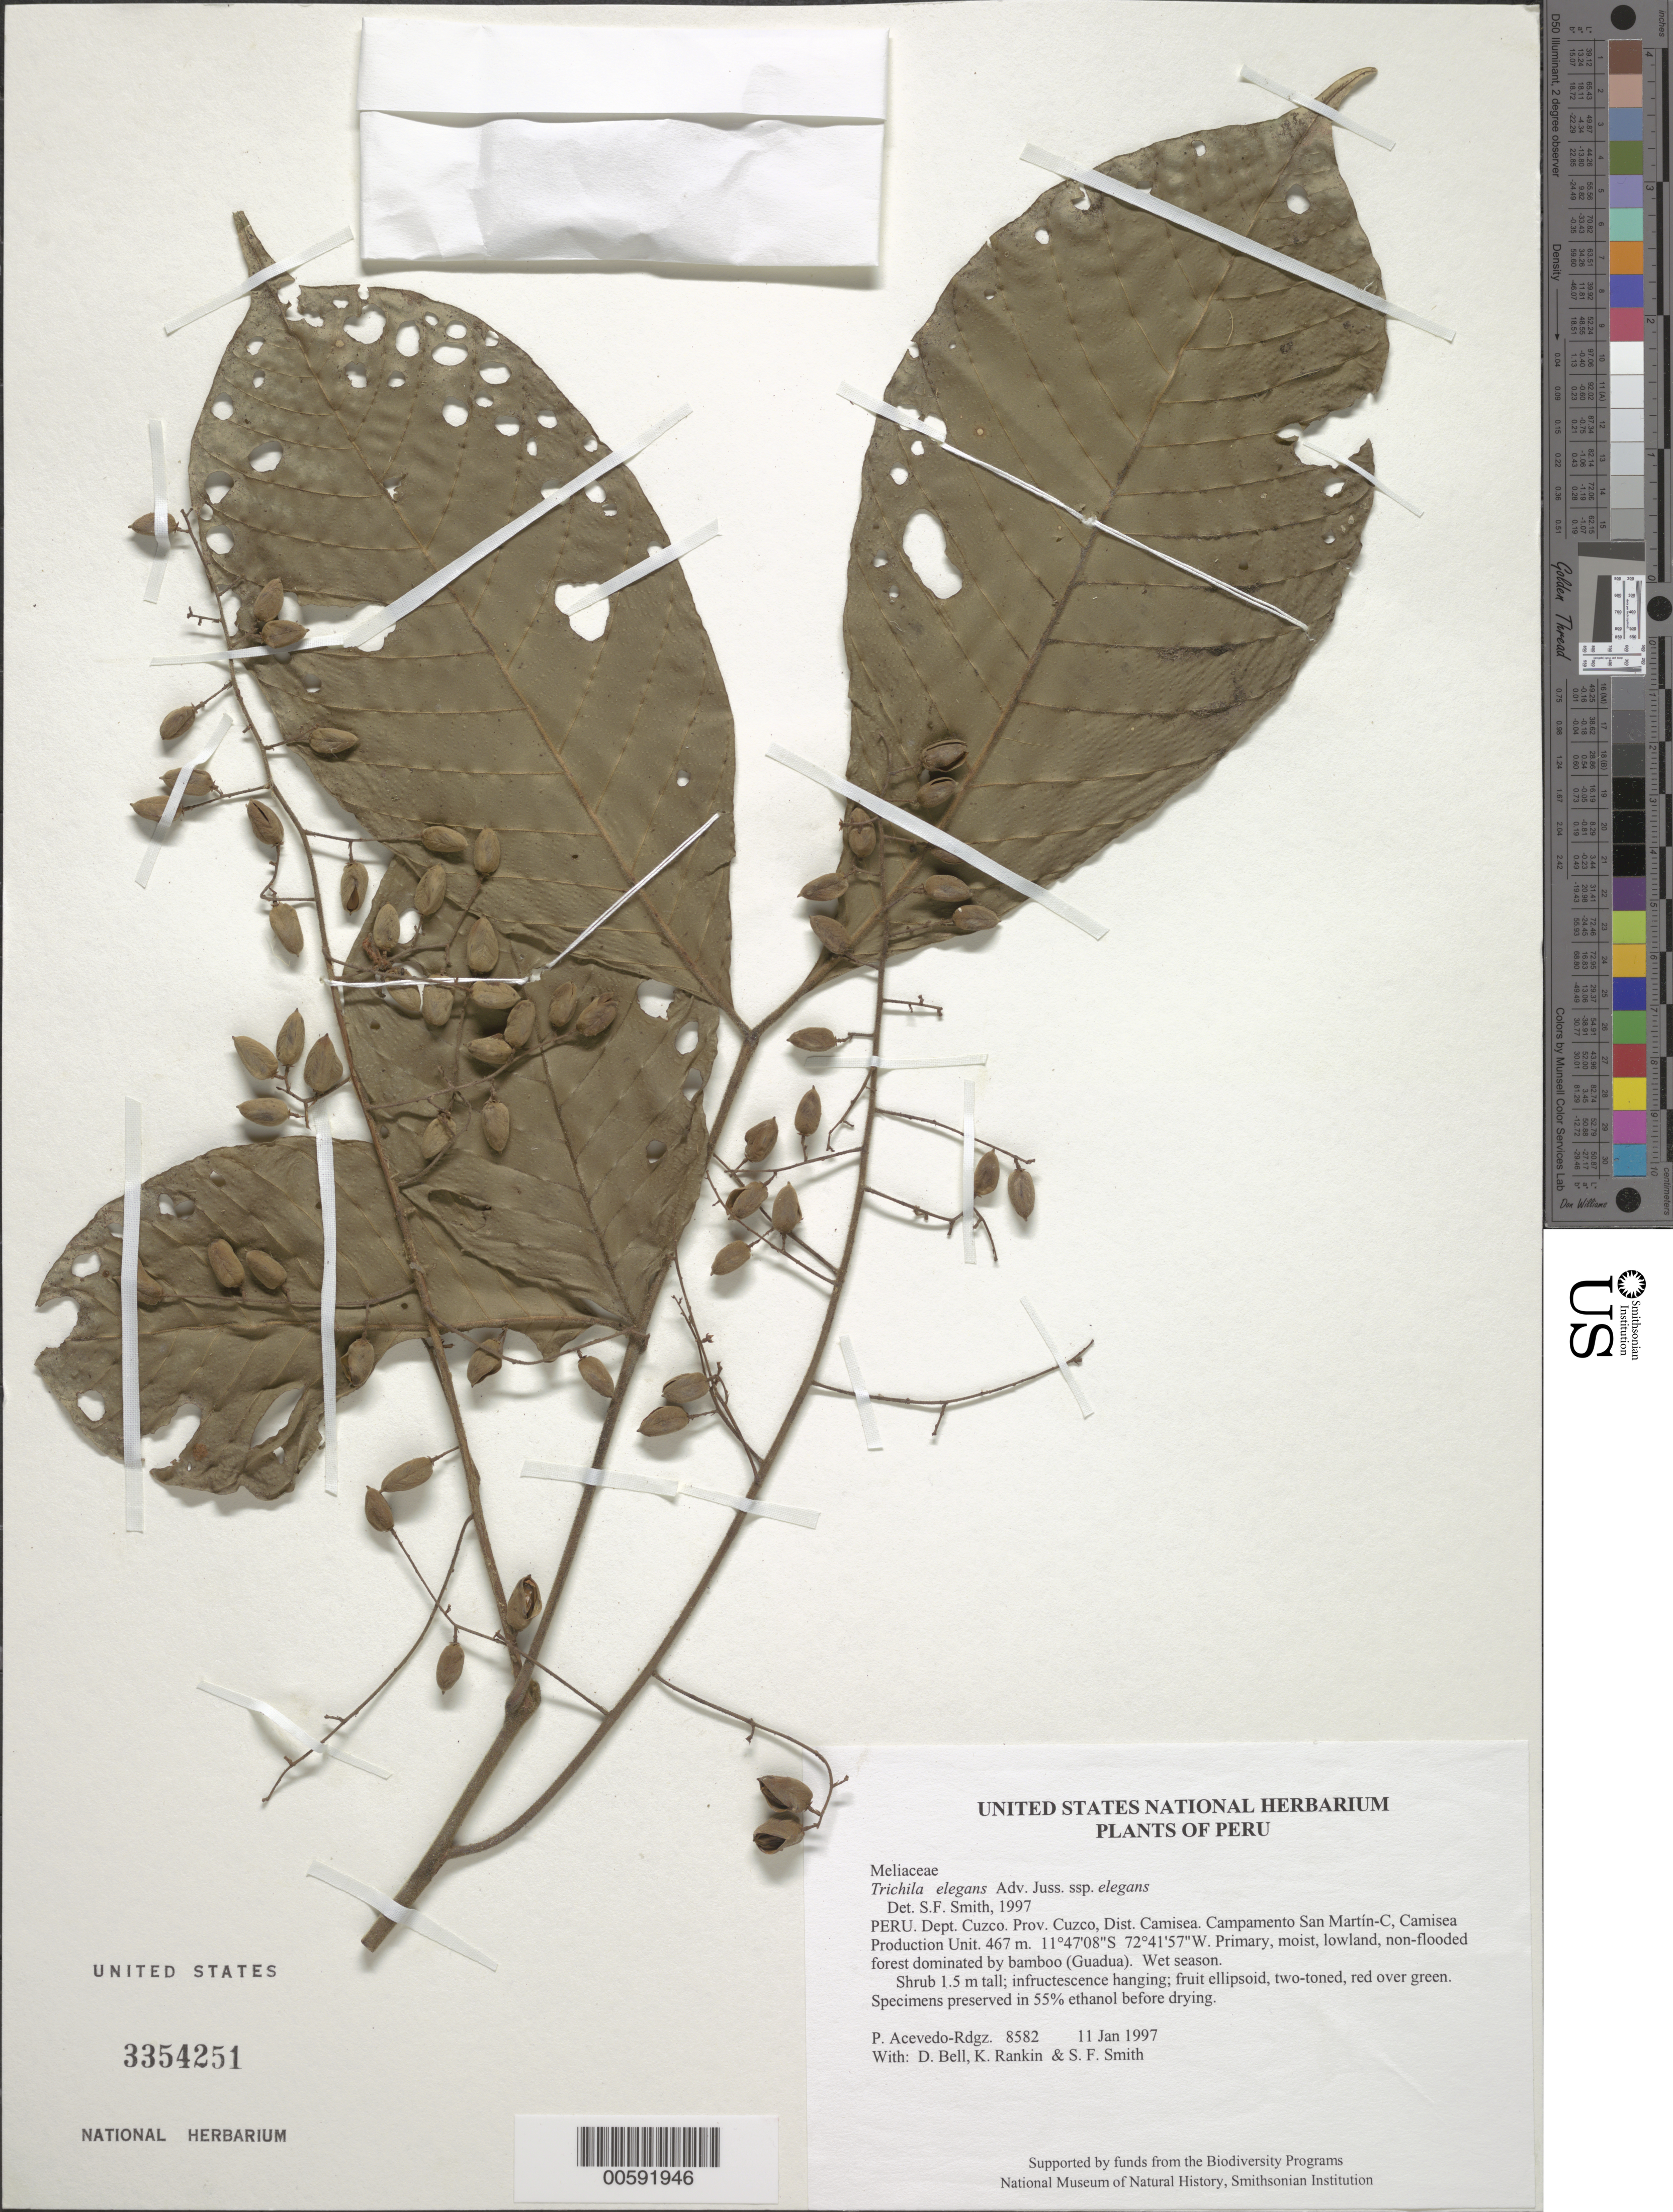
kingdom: Plantae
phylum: Tracheophyta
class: Magnoliopsida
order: Sapindales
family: Meliaceae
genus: Trichilia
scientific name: Trichilia elegans subsp. elegans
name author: A. Juss.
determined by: Smith, Stephen F., (US), NMNH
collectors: P. Acevedo-Rodr., D. A. Bell, K. B. Rankin & S.F. Smith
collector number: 8582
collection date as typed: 11 Jan 1997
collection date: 1997-01-11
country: Peru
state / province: Cusco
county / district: Cusco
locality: Districto Camisea, Campamento San Martín-C, Camisea Production Unit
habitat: Primary, moist, lowland, non-flooded forest dominated by bamboo (Guadua). Wet season.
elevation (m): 467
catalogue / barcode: US 3354251